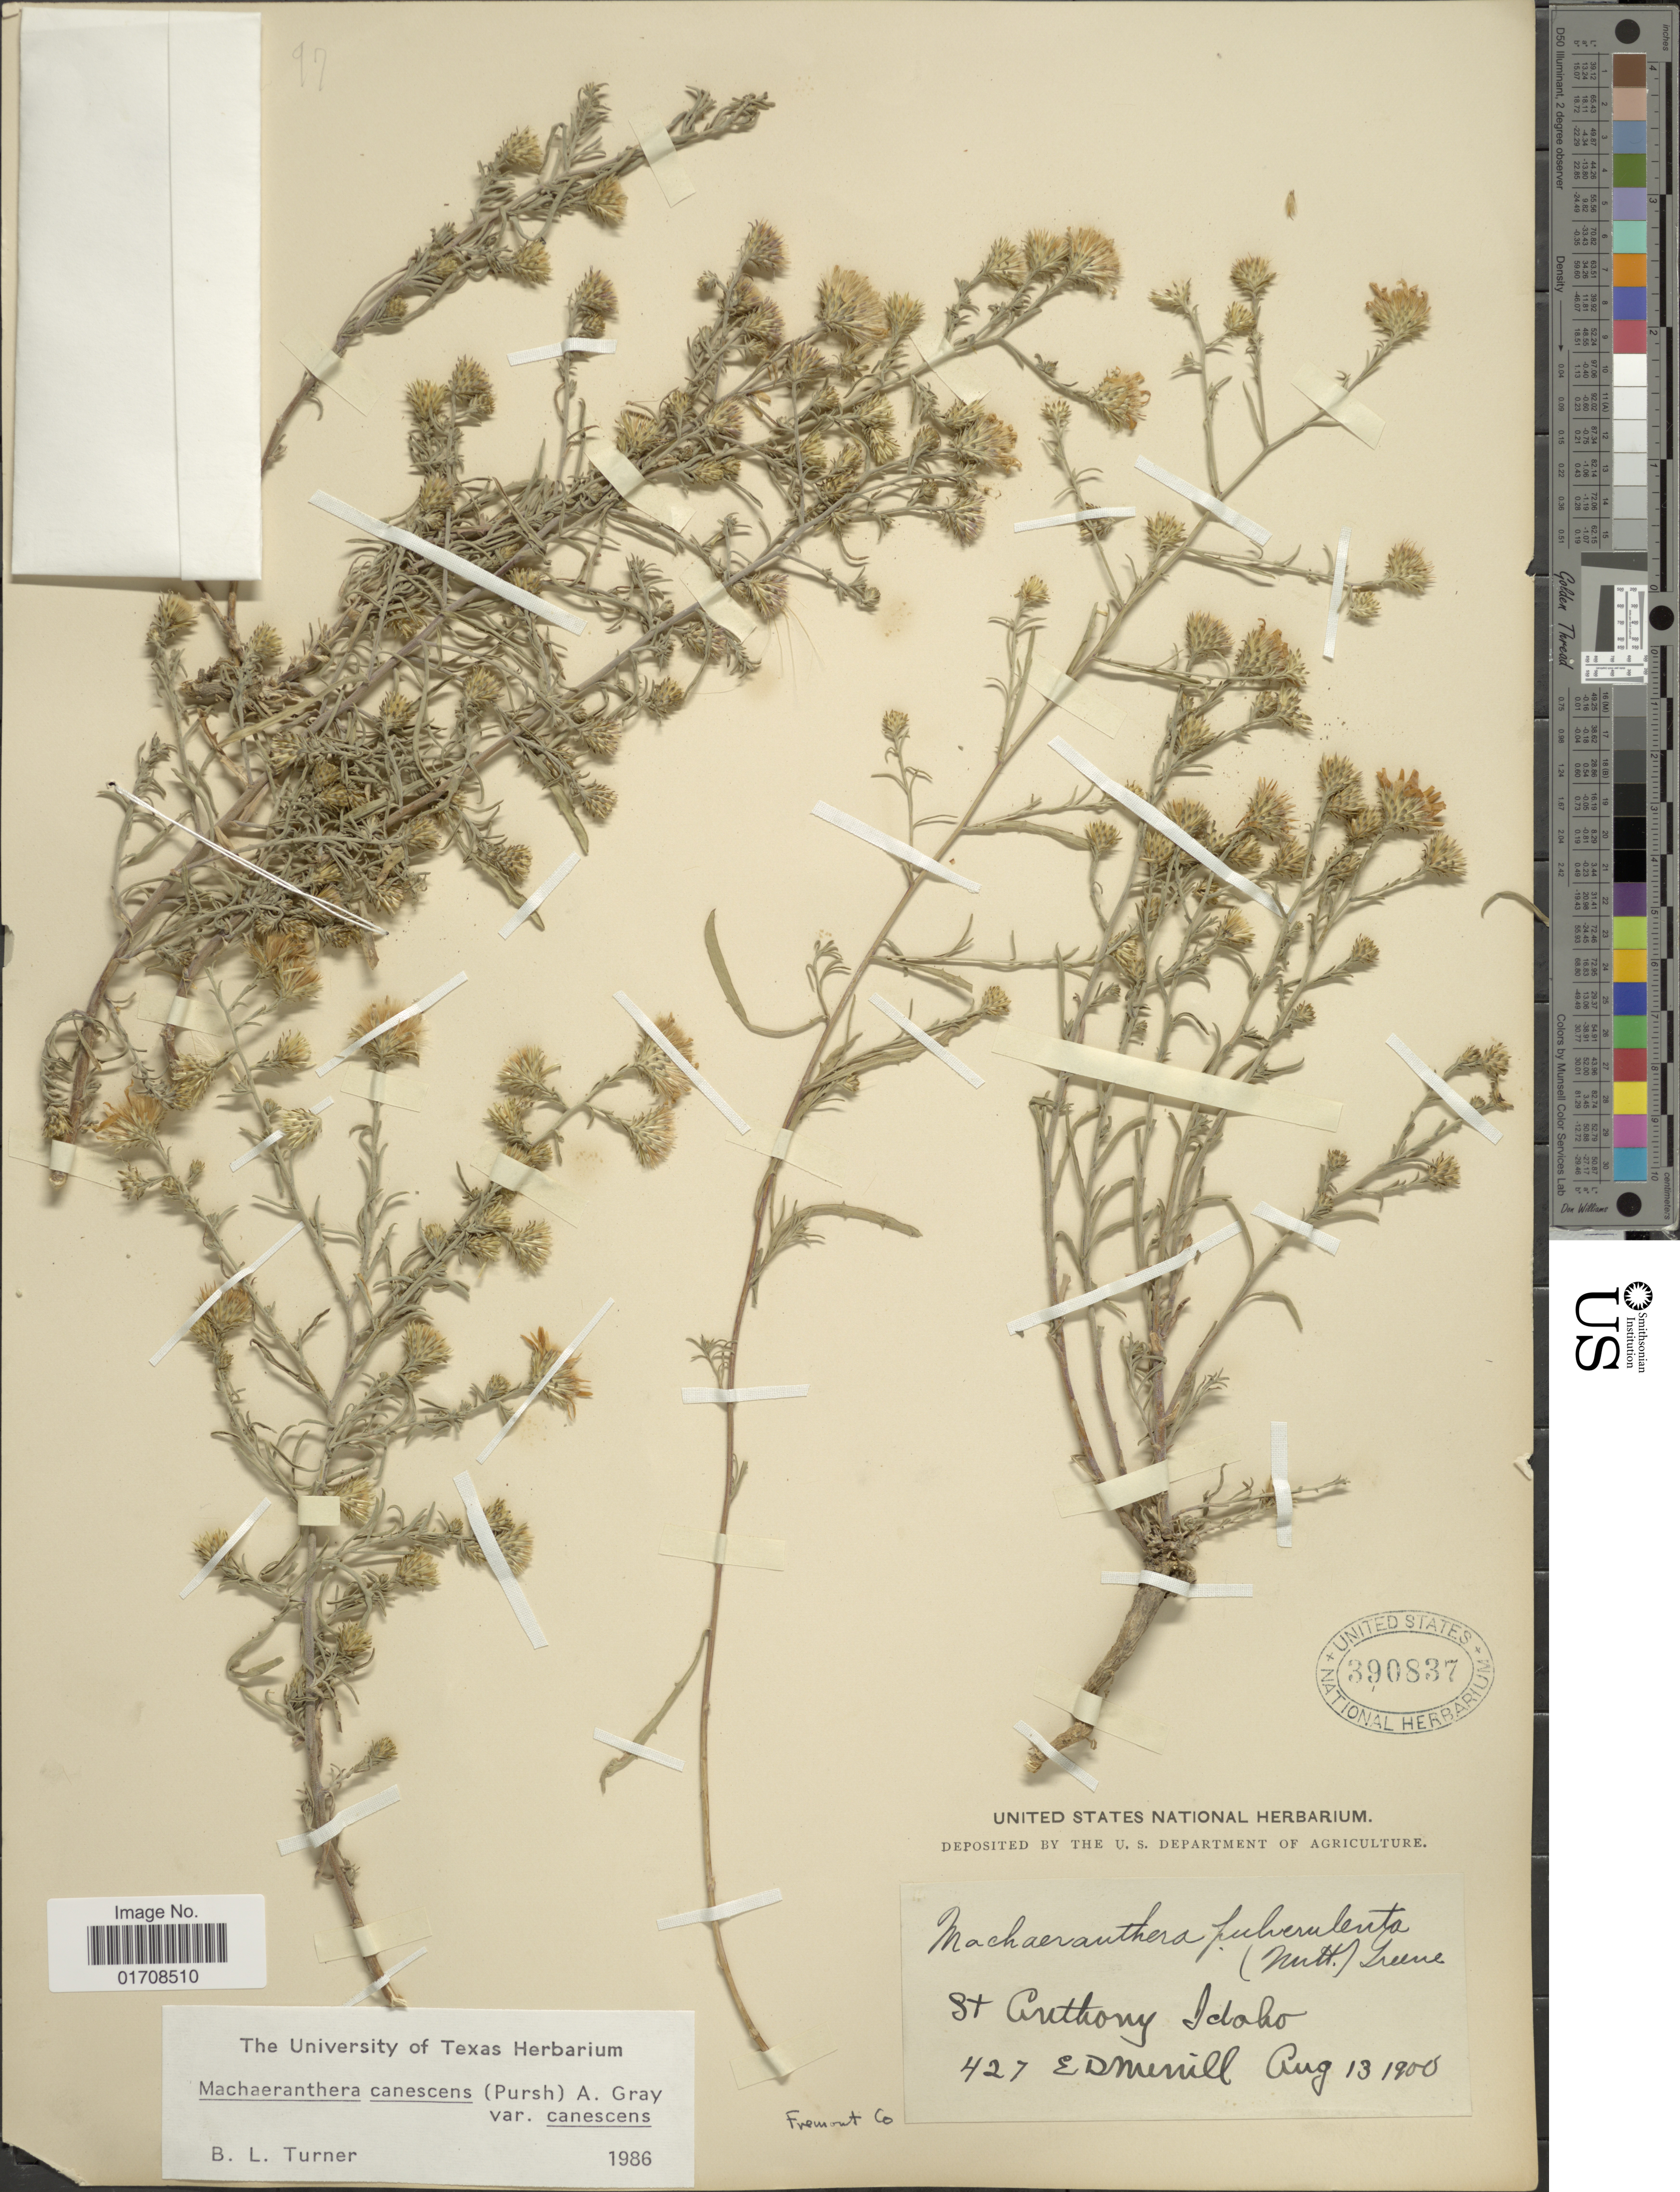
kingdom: Plantae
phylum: Tracheophyta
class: Magnoliopsida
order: Asterales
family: Asteraceae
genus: Machaeranthera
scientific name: Machaeranthera canescens var. canescens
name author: (Pursh) A. Gray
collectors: E. D. Merrill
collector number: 427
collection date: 1900-08-13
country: United States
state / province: Idaho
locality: St. Arethony, Fremont Co.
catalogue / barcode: US 390837